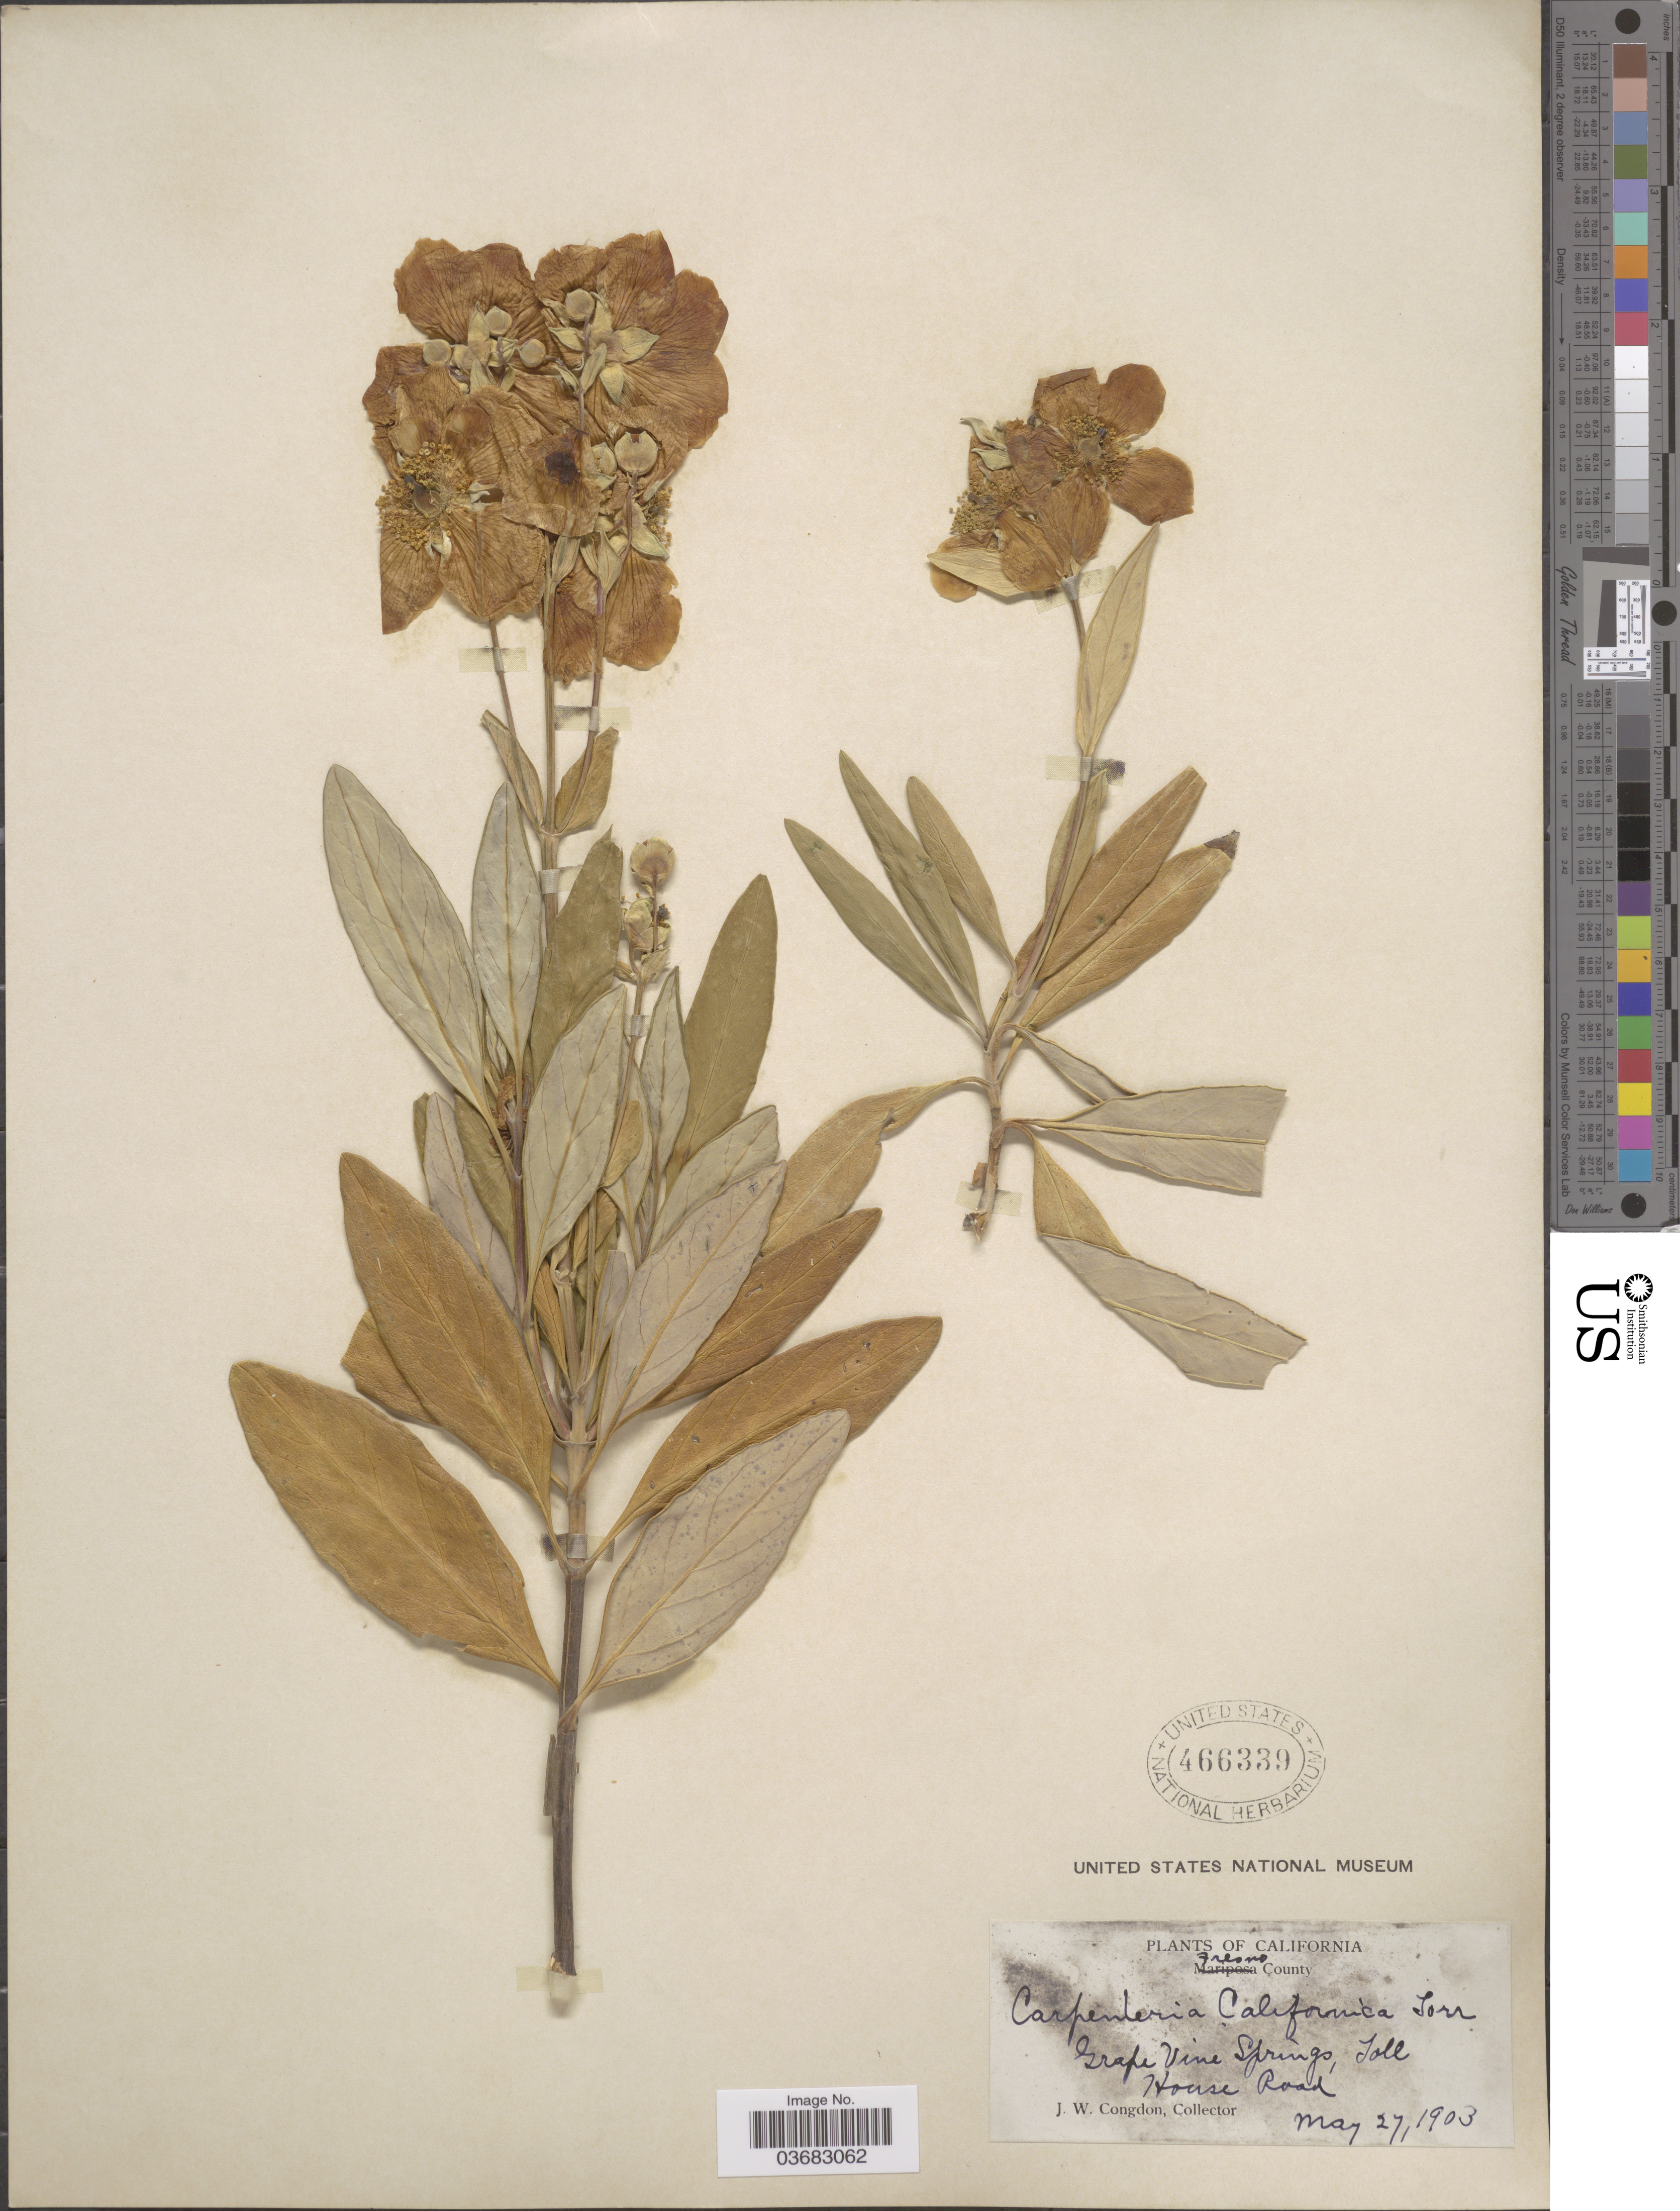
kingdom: Plantae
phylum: Tracheophyta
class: Magnoliopsida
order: Cornales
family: Hydrangeaceae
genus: Carpenteria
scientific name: Carpenteria californica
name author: Torr.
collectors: J. W. Congdon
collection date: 1903-05-27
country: United States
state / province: California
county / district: Fresno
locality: Fresno County. Grape Vine Springs, Fall House Road.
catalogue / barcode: US 466339